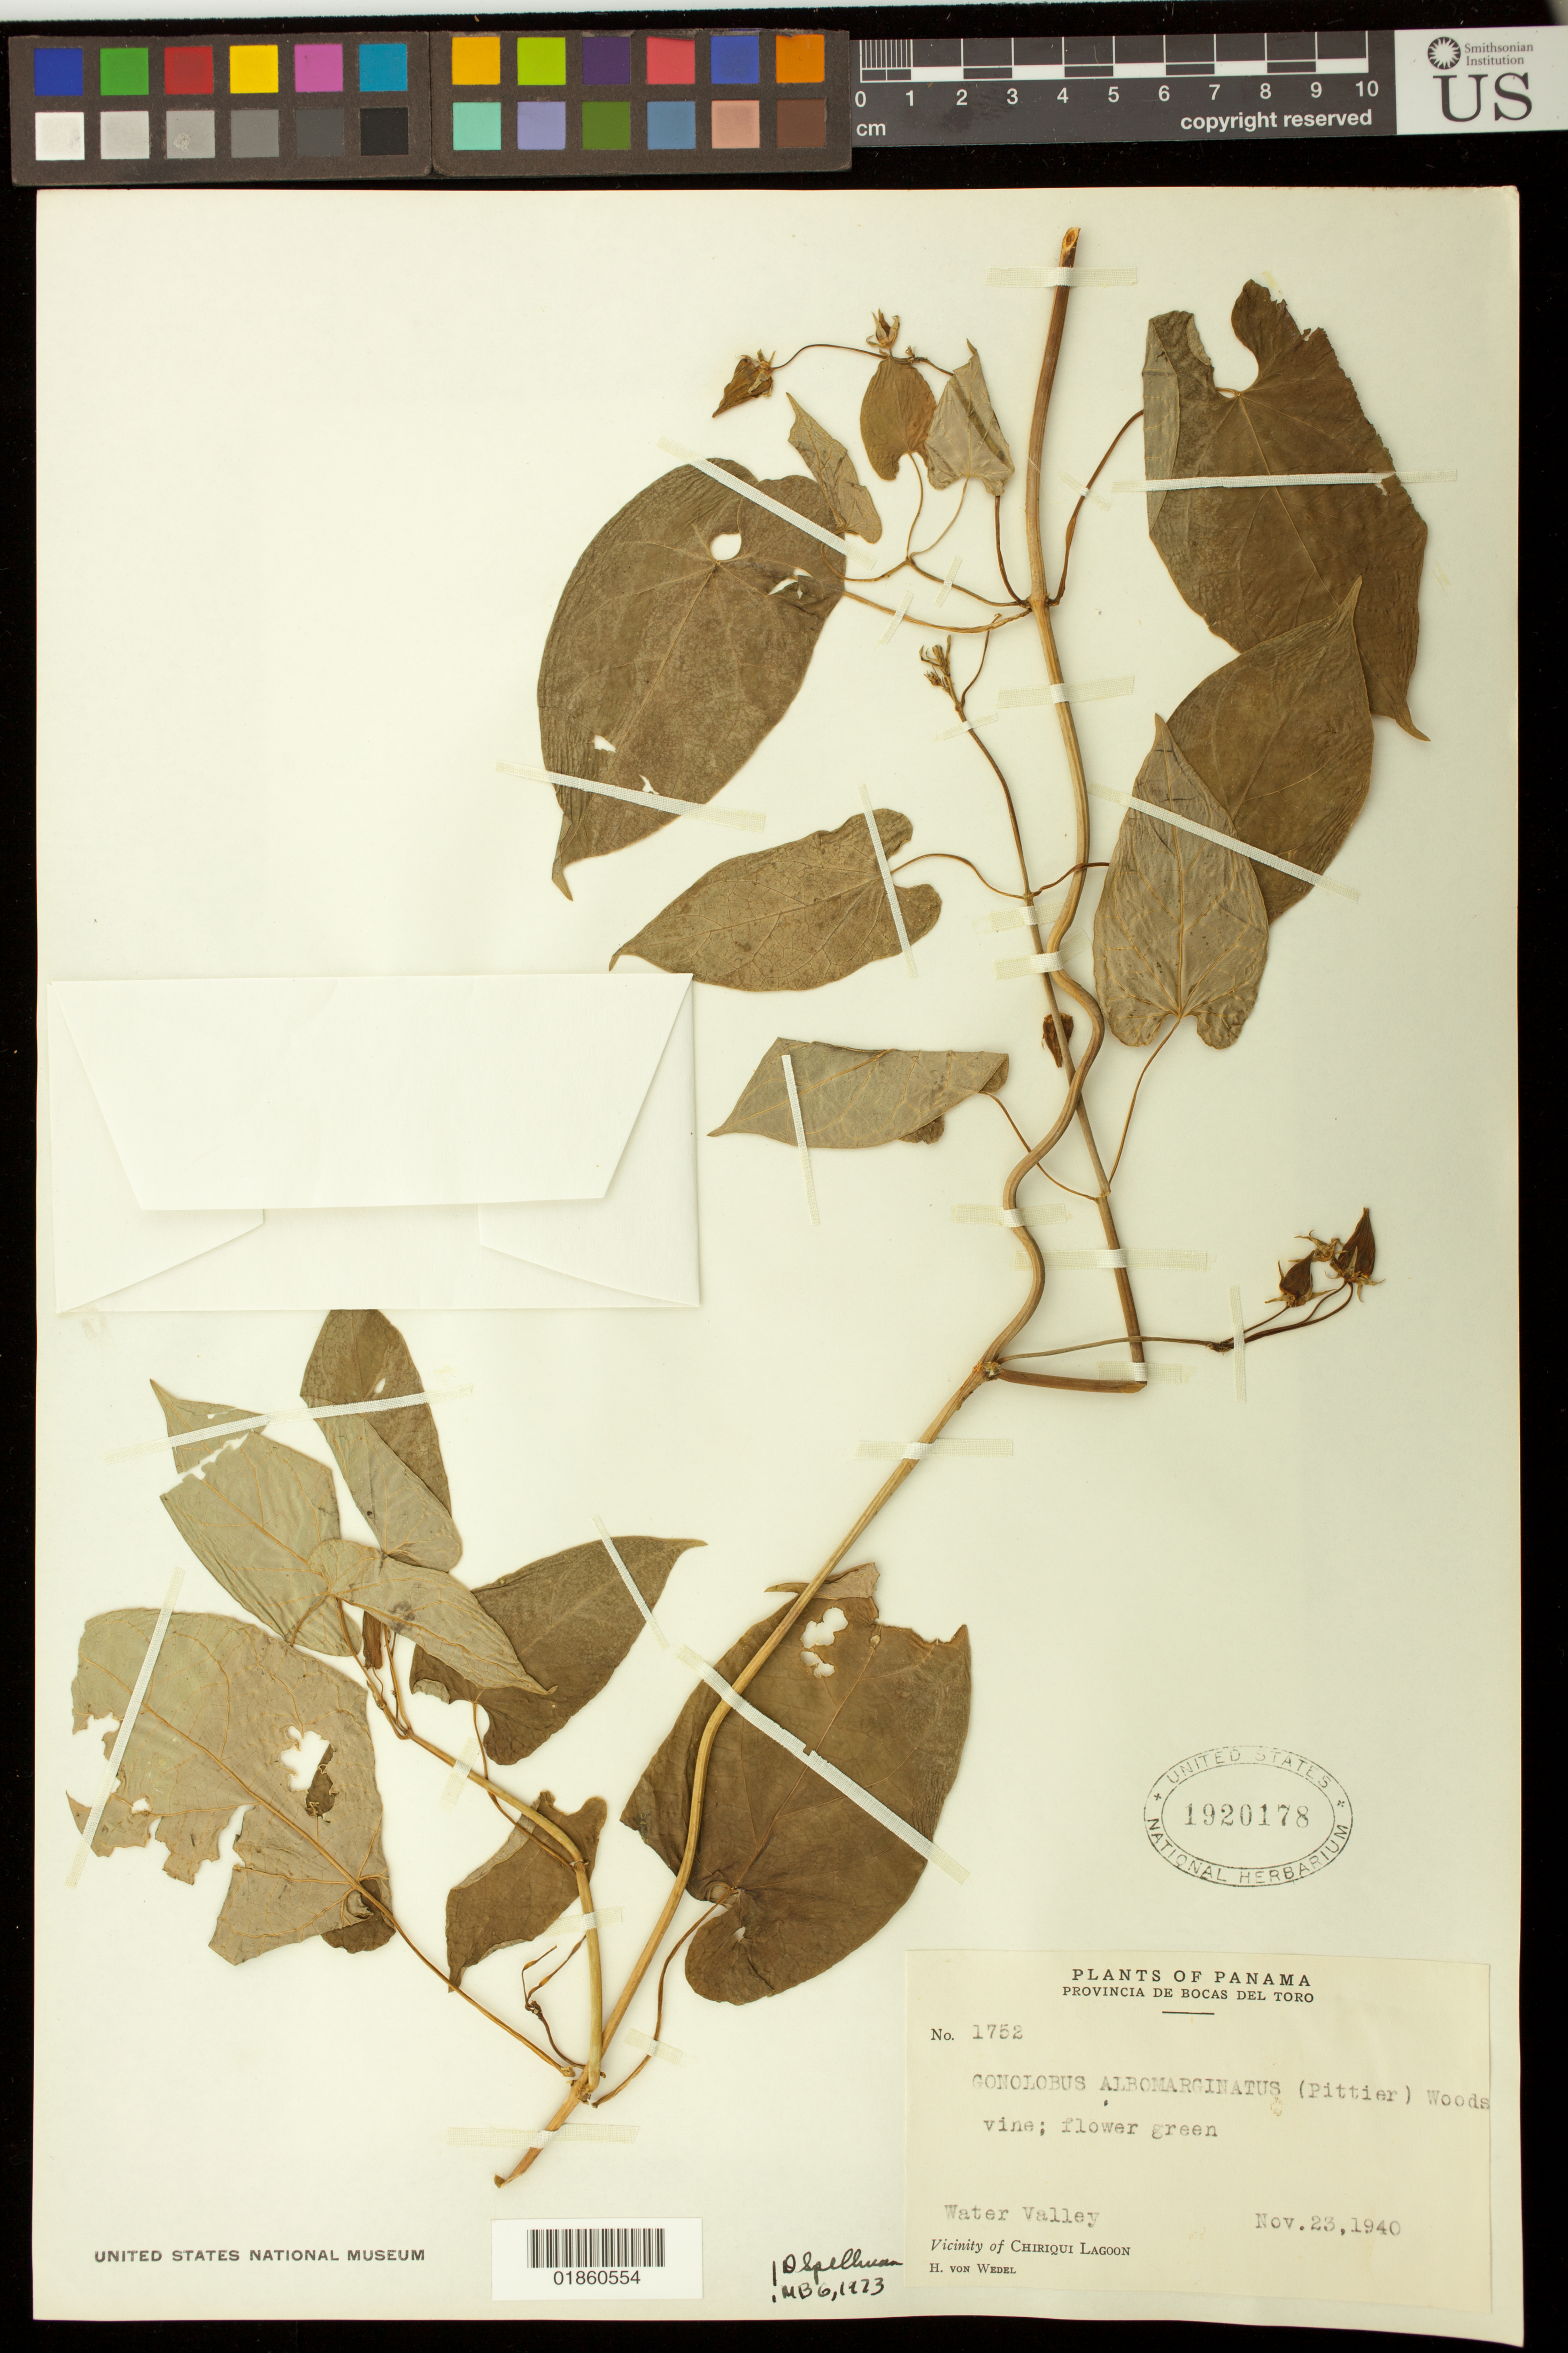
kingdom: Plantae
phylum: Tracheophyta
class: Magnoliopsida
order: Gentianales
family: Apocynaceae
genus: Gonolobus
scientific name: Gonolobus albomarginatus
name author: (Pittier) Woodson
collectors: H. von Wedel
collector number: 1752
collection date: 1940-11-23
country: Panama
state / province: Bocas del Toro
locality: Water Valley. Vicinity of Chiriquí Lagoon.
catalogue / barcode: US 1920178